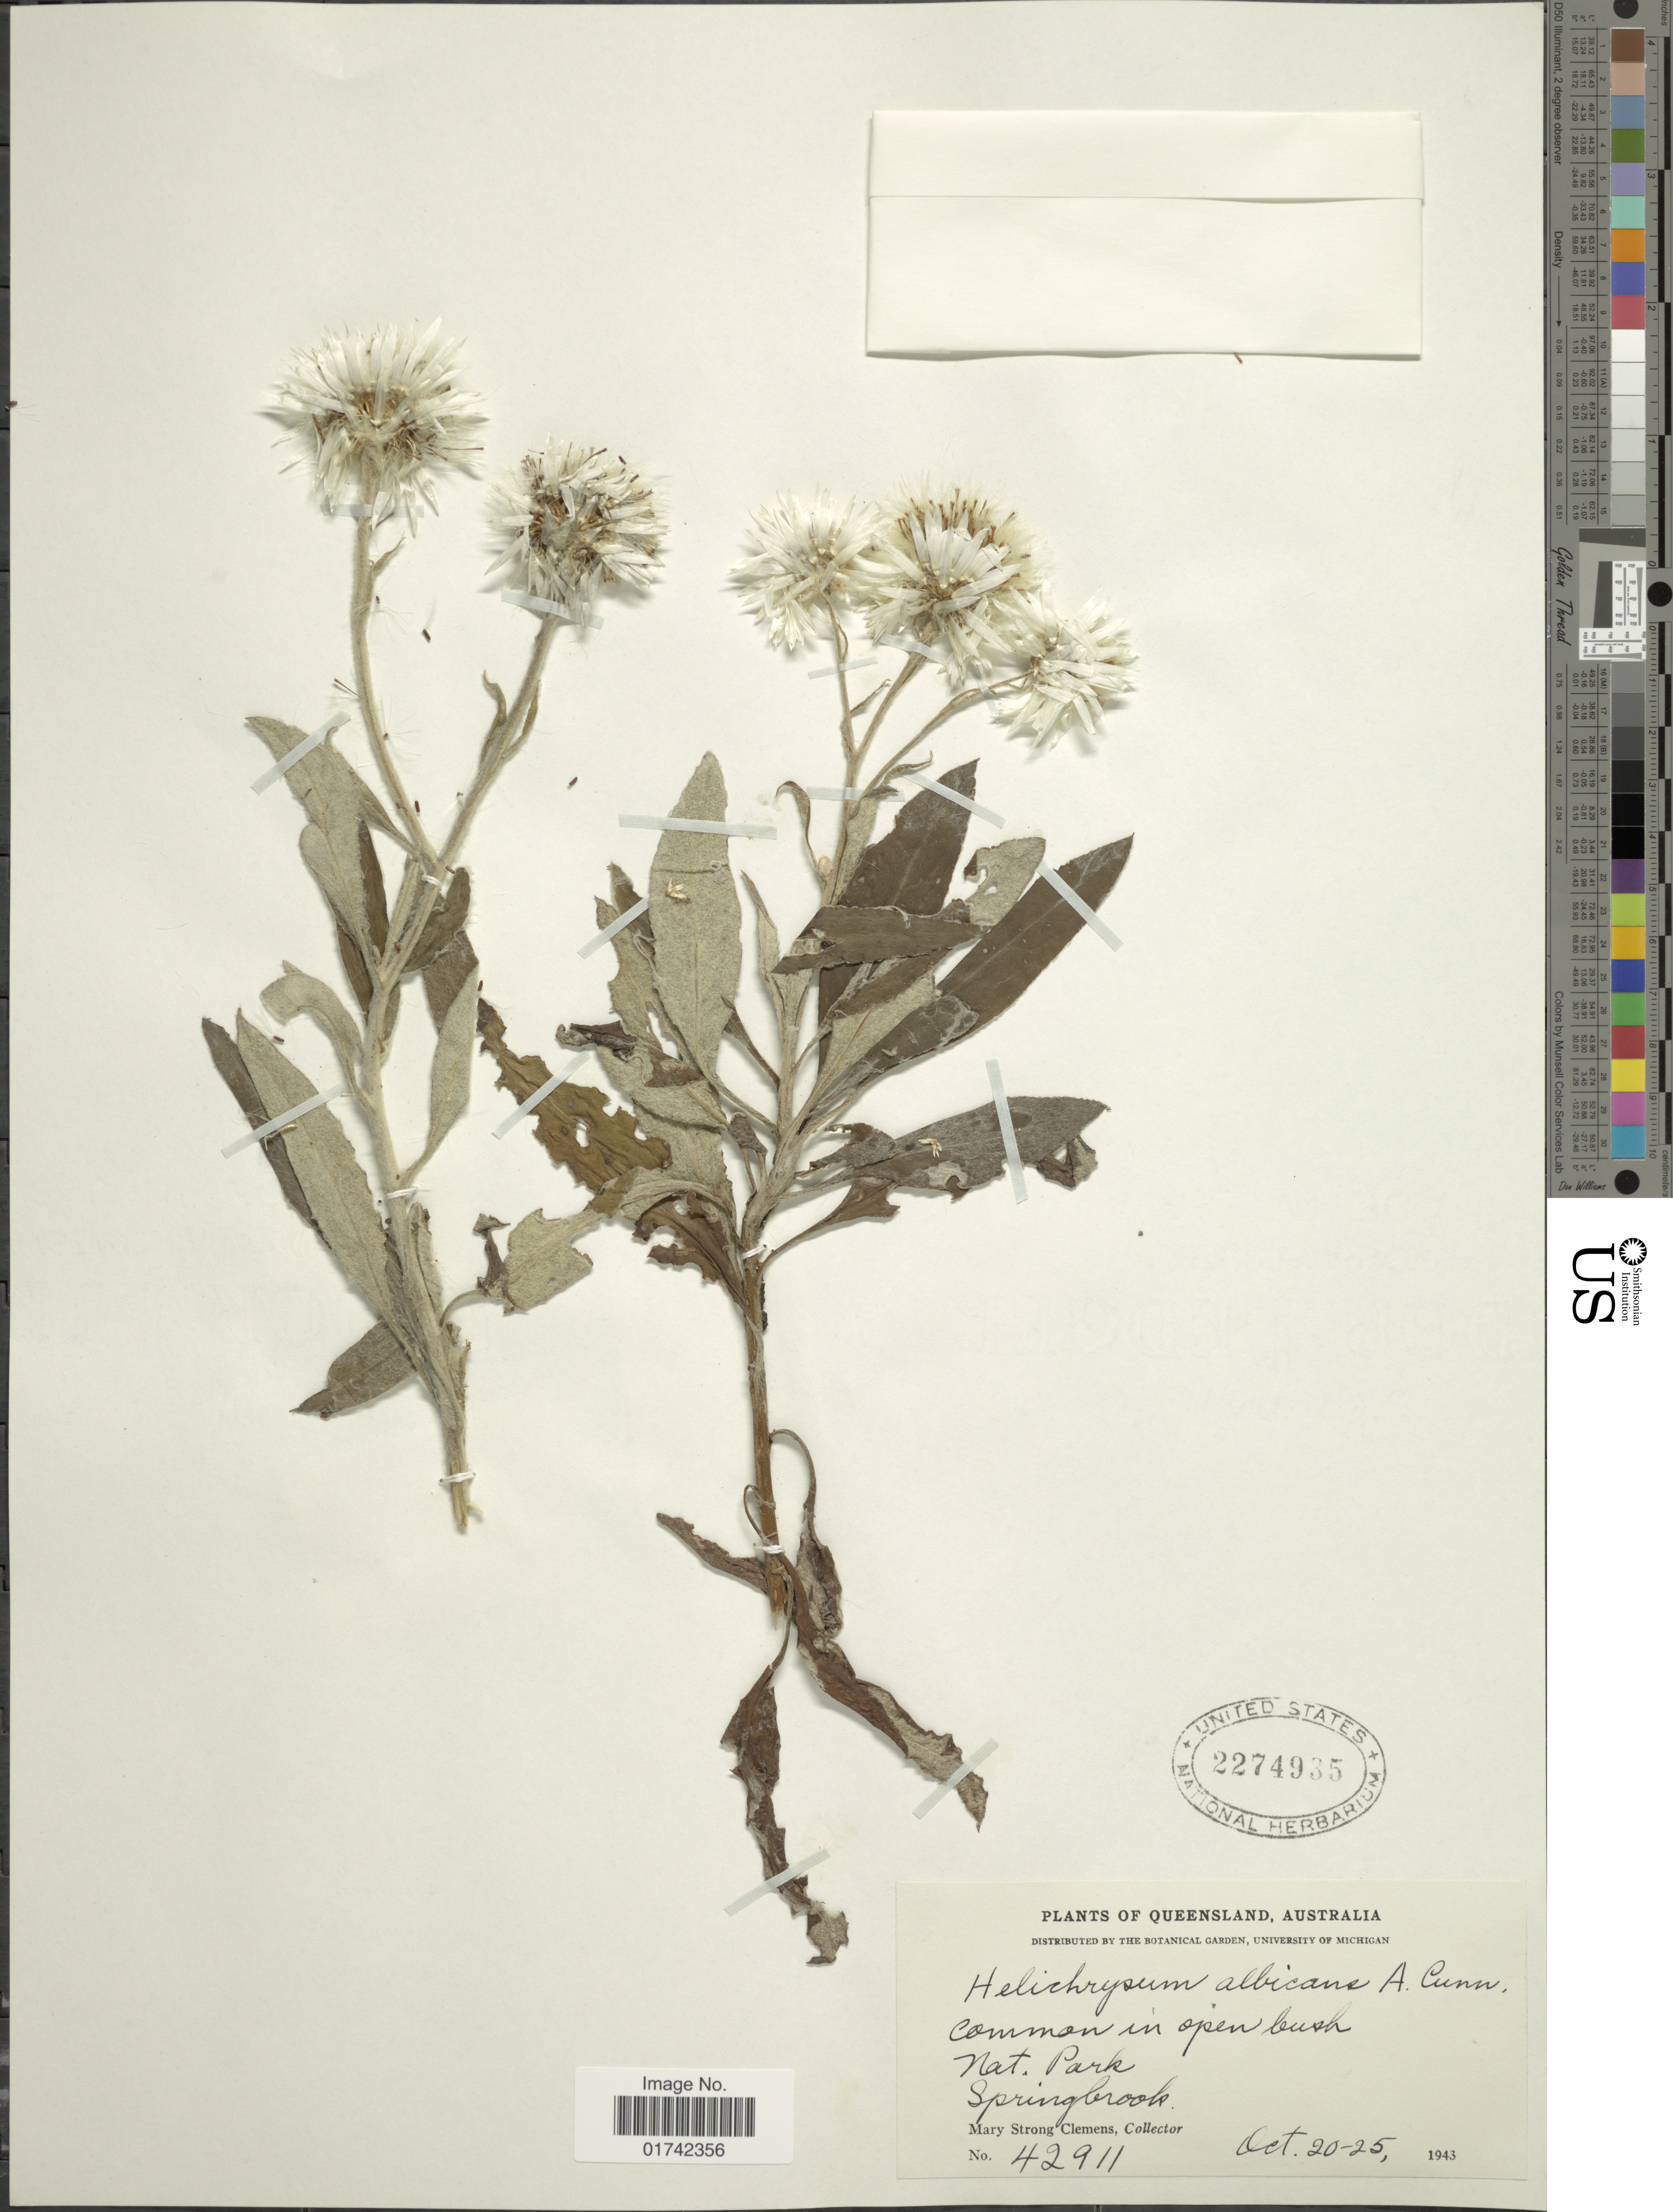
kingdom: Plantae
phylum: Tracheophyta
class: Magnoliopsida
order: Asterales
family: Asteraceae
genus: Helichrysum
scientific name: Helichrysum albicans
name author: A. Cunn.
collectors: M. S. Clemens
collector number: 42911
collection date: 1943-10-20/1943-10-25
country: Australia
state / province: Queensland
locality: Nat. Park, Springbrook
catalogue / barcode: US 2274935